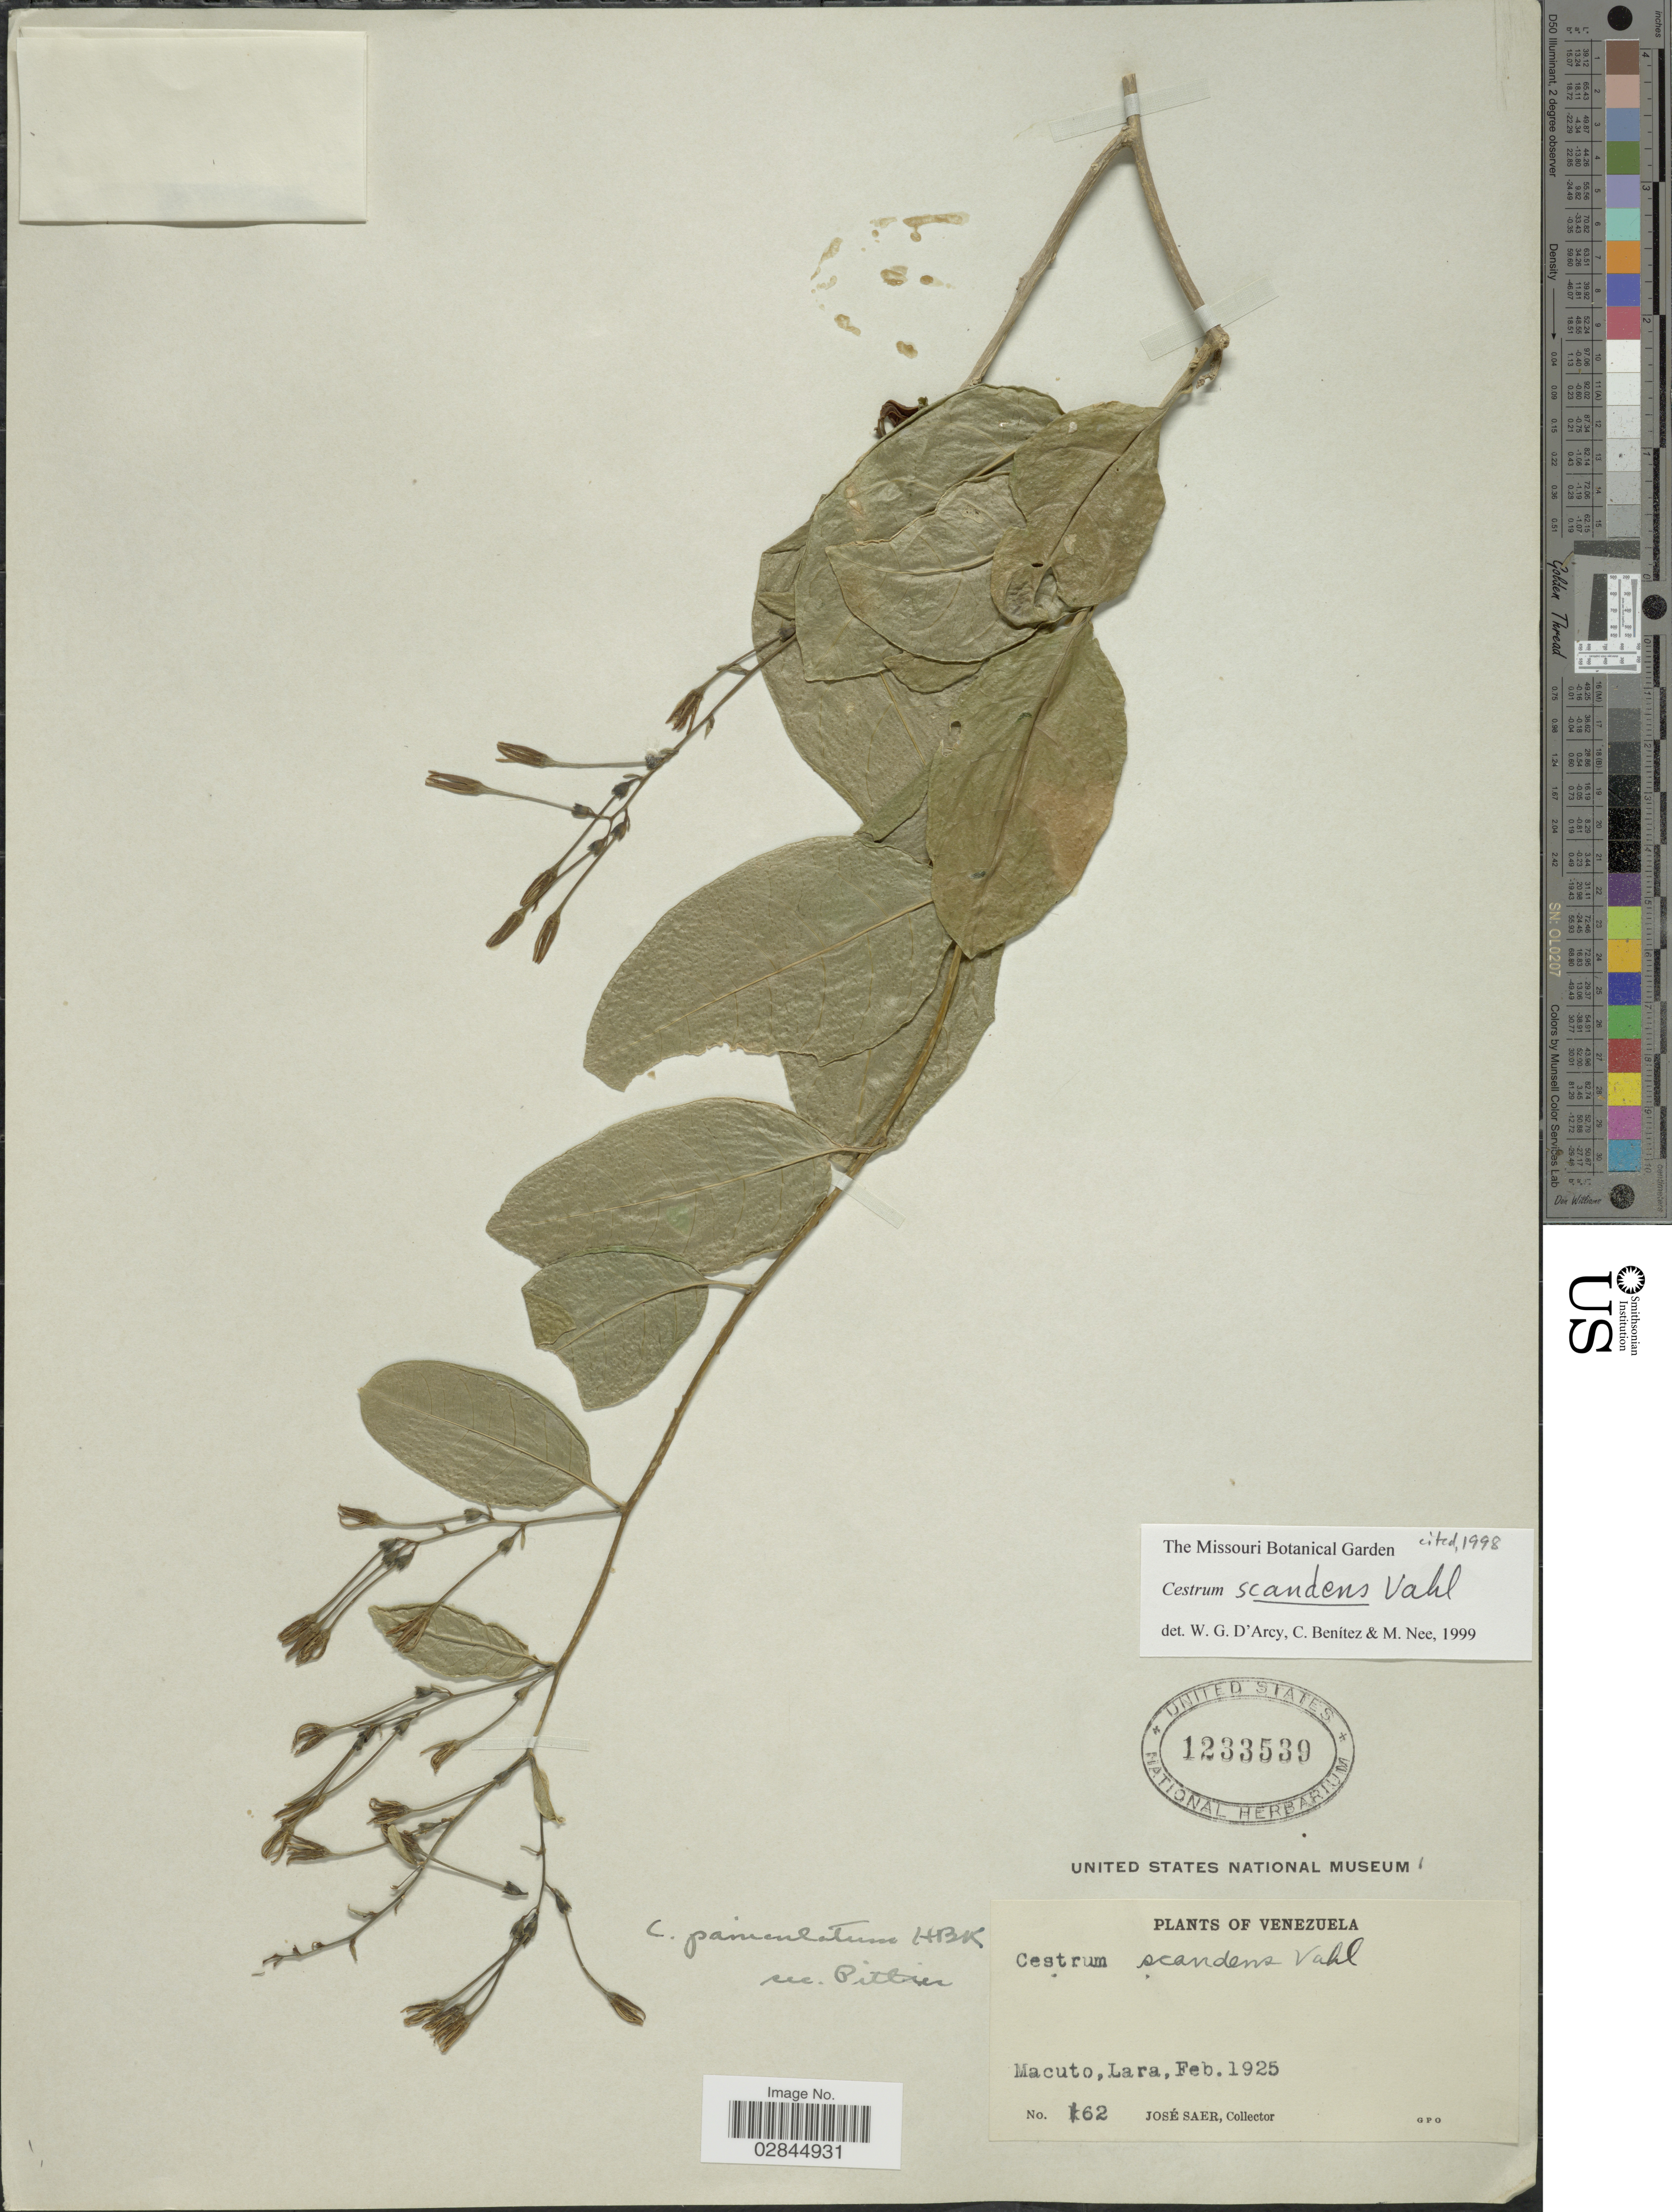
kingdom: Plantae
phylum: Tracheophyta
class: Magnoliopsida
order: Solanales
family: Solanaceae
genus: Cestrum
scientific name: Cestrum scandens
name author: Vahl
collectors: J. Saer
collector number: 162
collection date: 1925-02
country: Venezuela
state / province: Lara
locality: Macuto.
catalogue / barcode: US 1233539